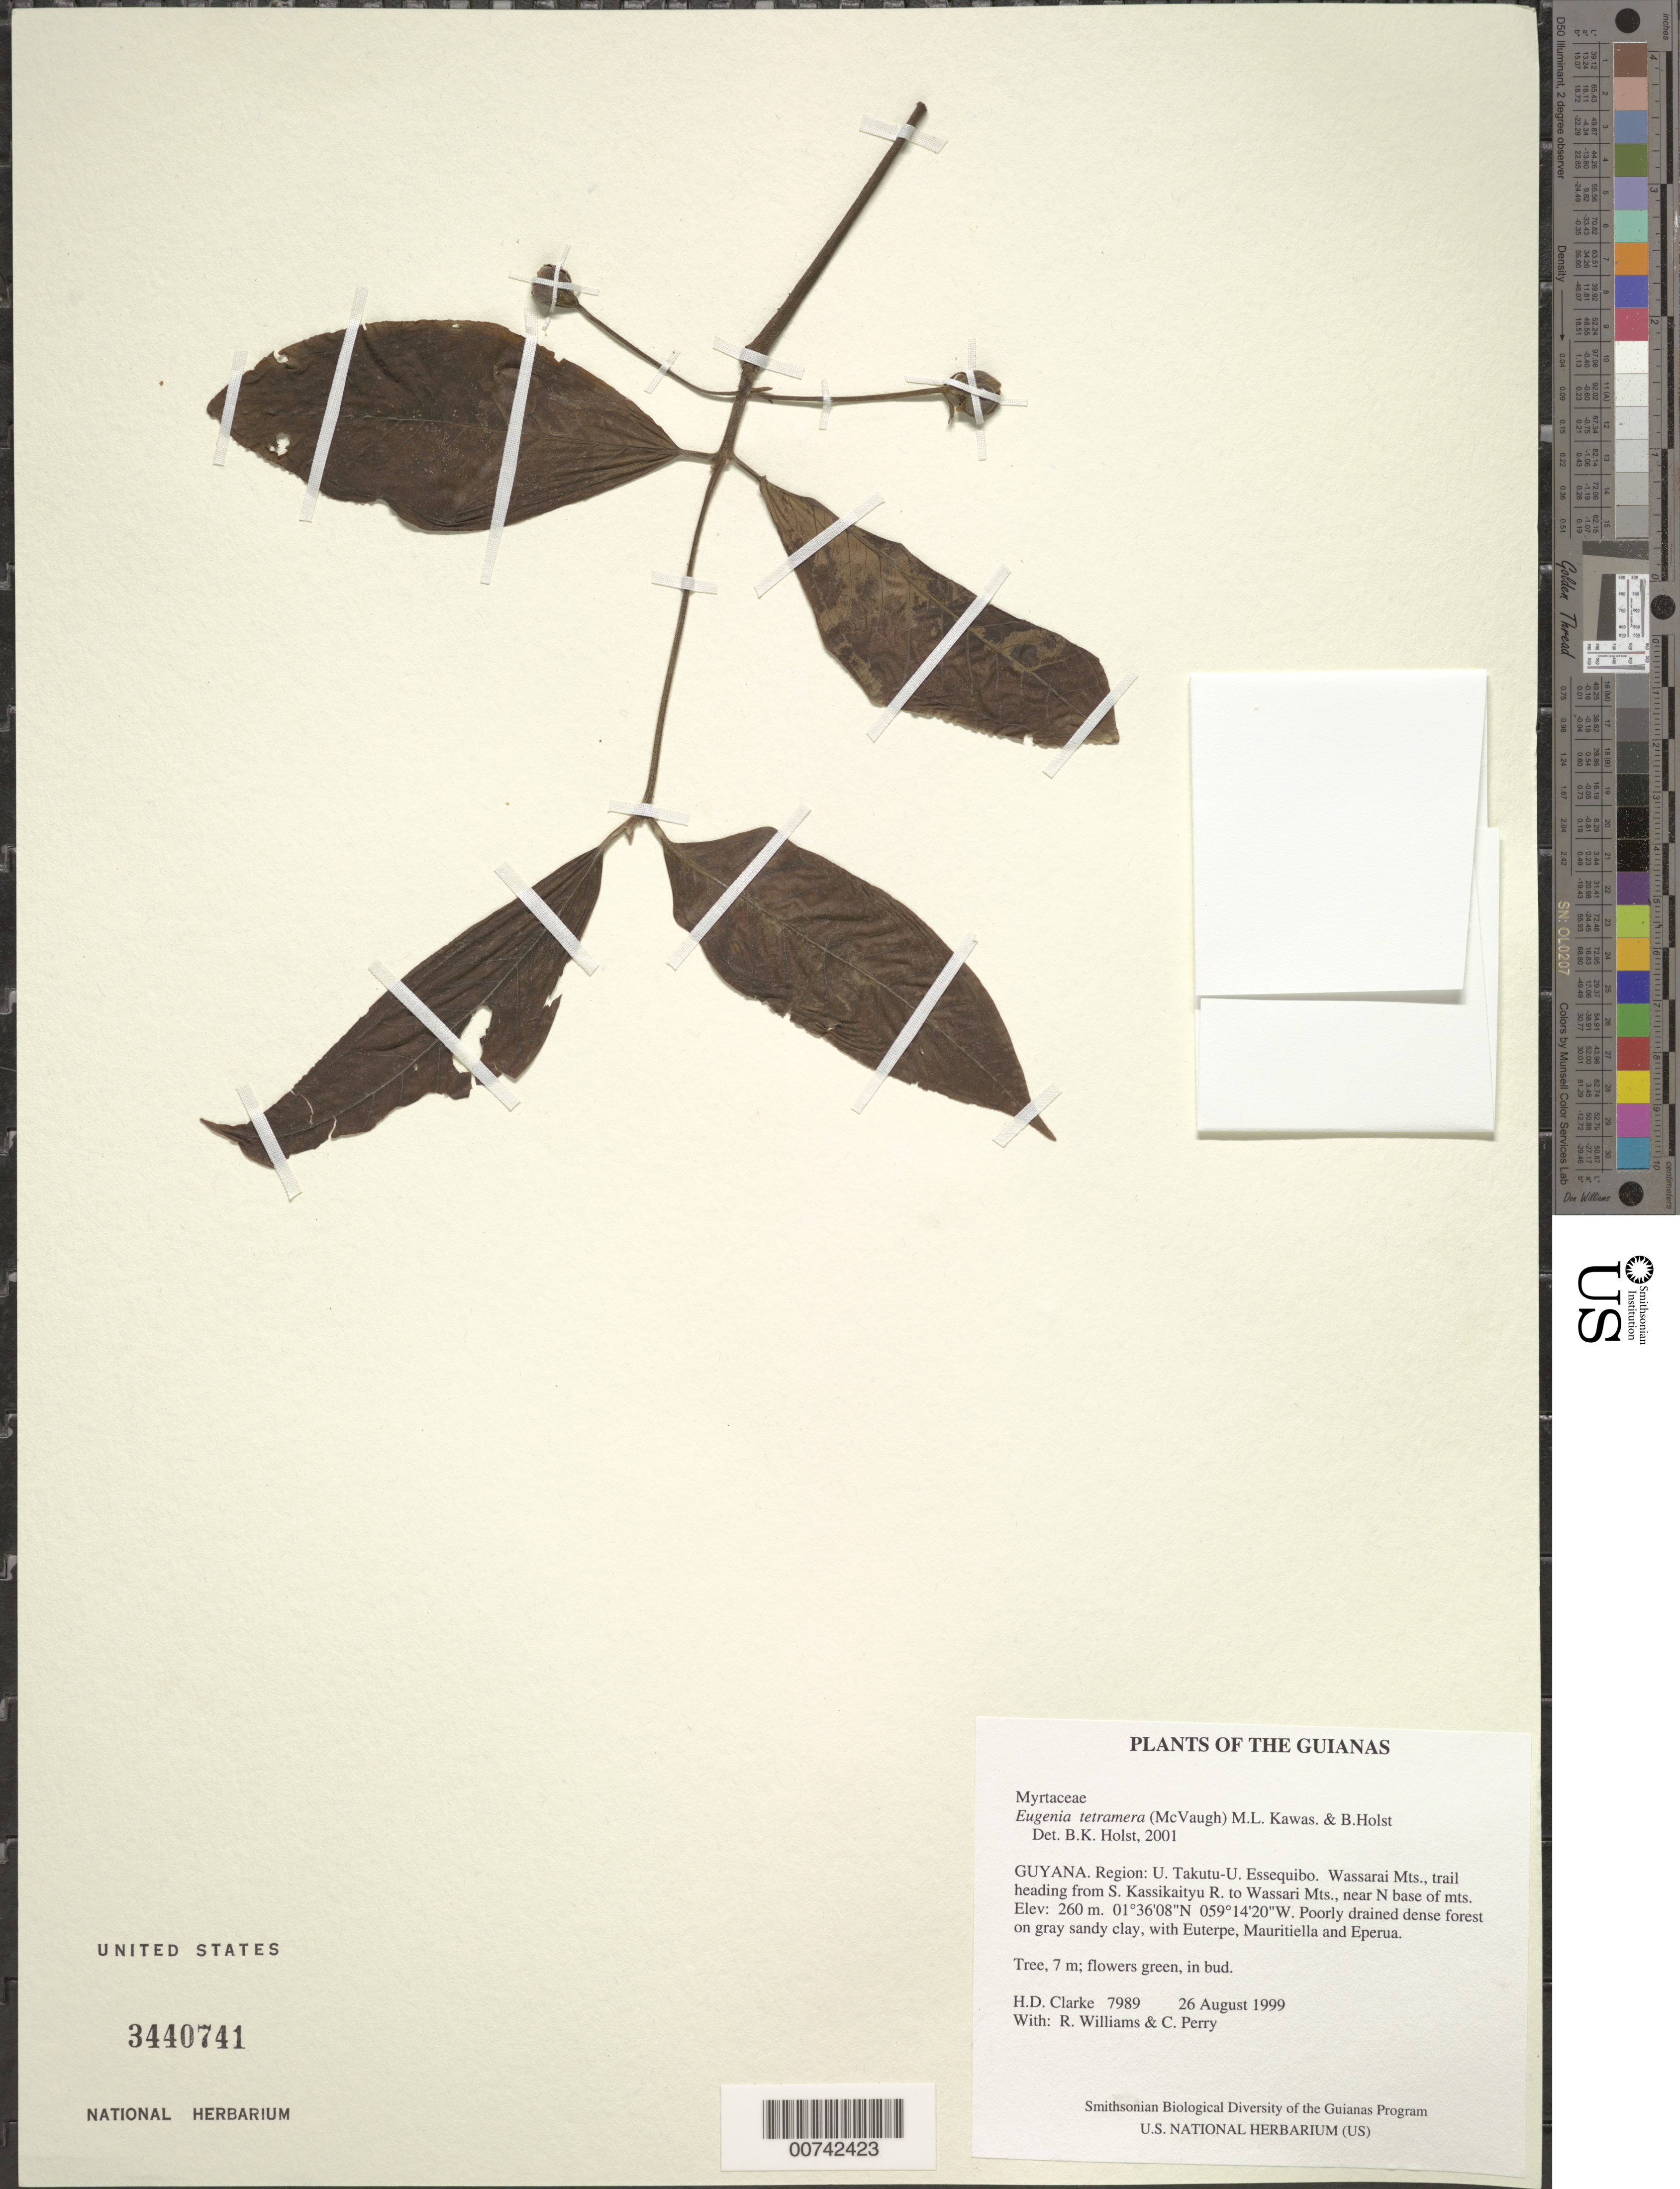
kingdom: Plantae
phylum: Tracheophyta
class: Magnoliopsida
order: Myrtales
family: Myrtaceae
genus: Eugenia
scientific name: Eugenia tetramera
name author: (McVaugh) M.L. Kawas. & B. Holst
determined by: Holst, Bruce K.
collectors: H. D. Clarke, R. Williams & C. Perry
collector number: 7989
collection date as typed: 26 August 1999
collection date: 1999-08-26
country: Guyana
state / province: U. Takutu-U. Essequibo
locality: Wassarai Mts., trail heading from S. Kassikaityu R. to Wassari Mts., near N. base of mts.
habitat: Poorly drained dense forest on gray sandy clay, with Euterpe, Mauritiella and Eperua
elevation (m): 260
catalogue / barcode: US 3440741